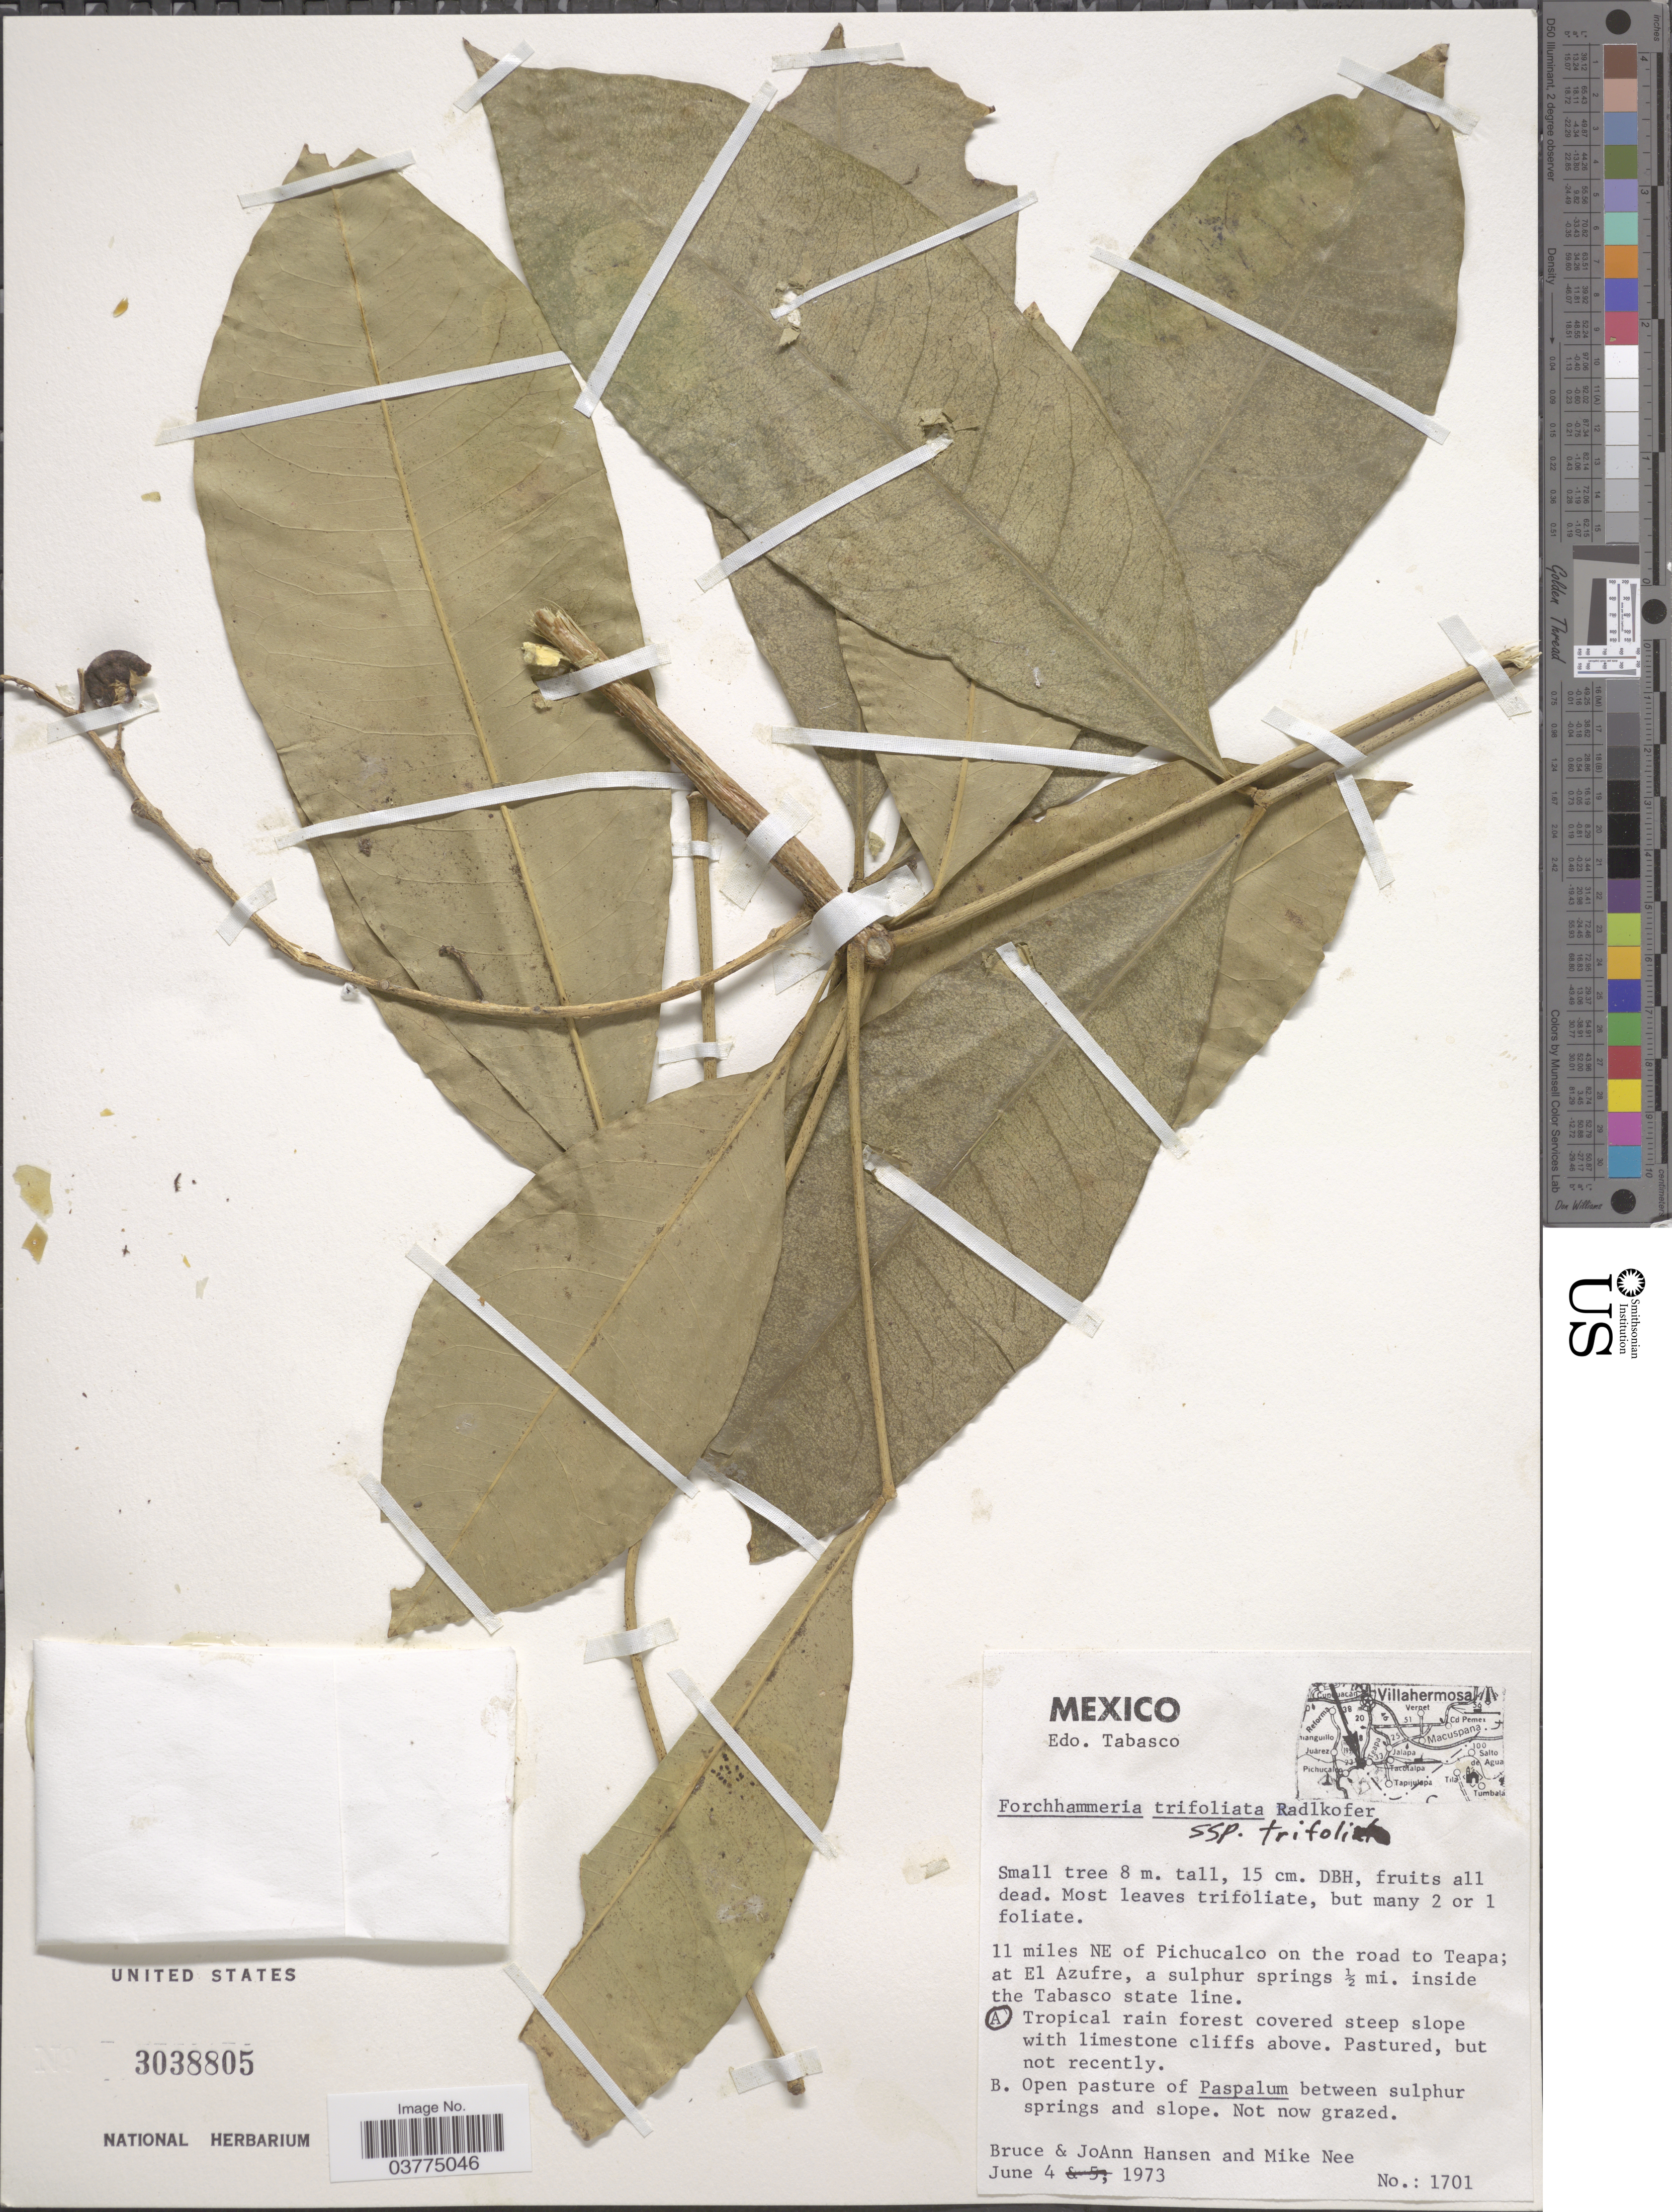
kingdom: Plantae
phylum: Tracheophyta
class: Magnoliopsida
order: Brassicales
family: Stixaceae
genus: Forchhammeria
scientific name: Forchhammeria trifoliata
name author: Radlk.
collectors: B. Hansen, J. Hansen & M. Nee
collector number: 1701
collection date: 1973-06-04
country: Mexico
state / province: Tabasco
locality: Edo. Tabasco. 11 miles NE of Pichucalco on the road to Teapa; at El Azufre, a sulphur springs ½ mi. inside the Tabasco state line.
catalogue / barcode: US 3038805